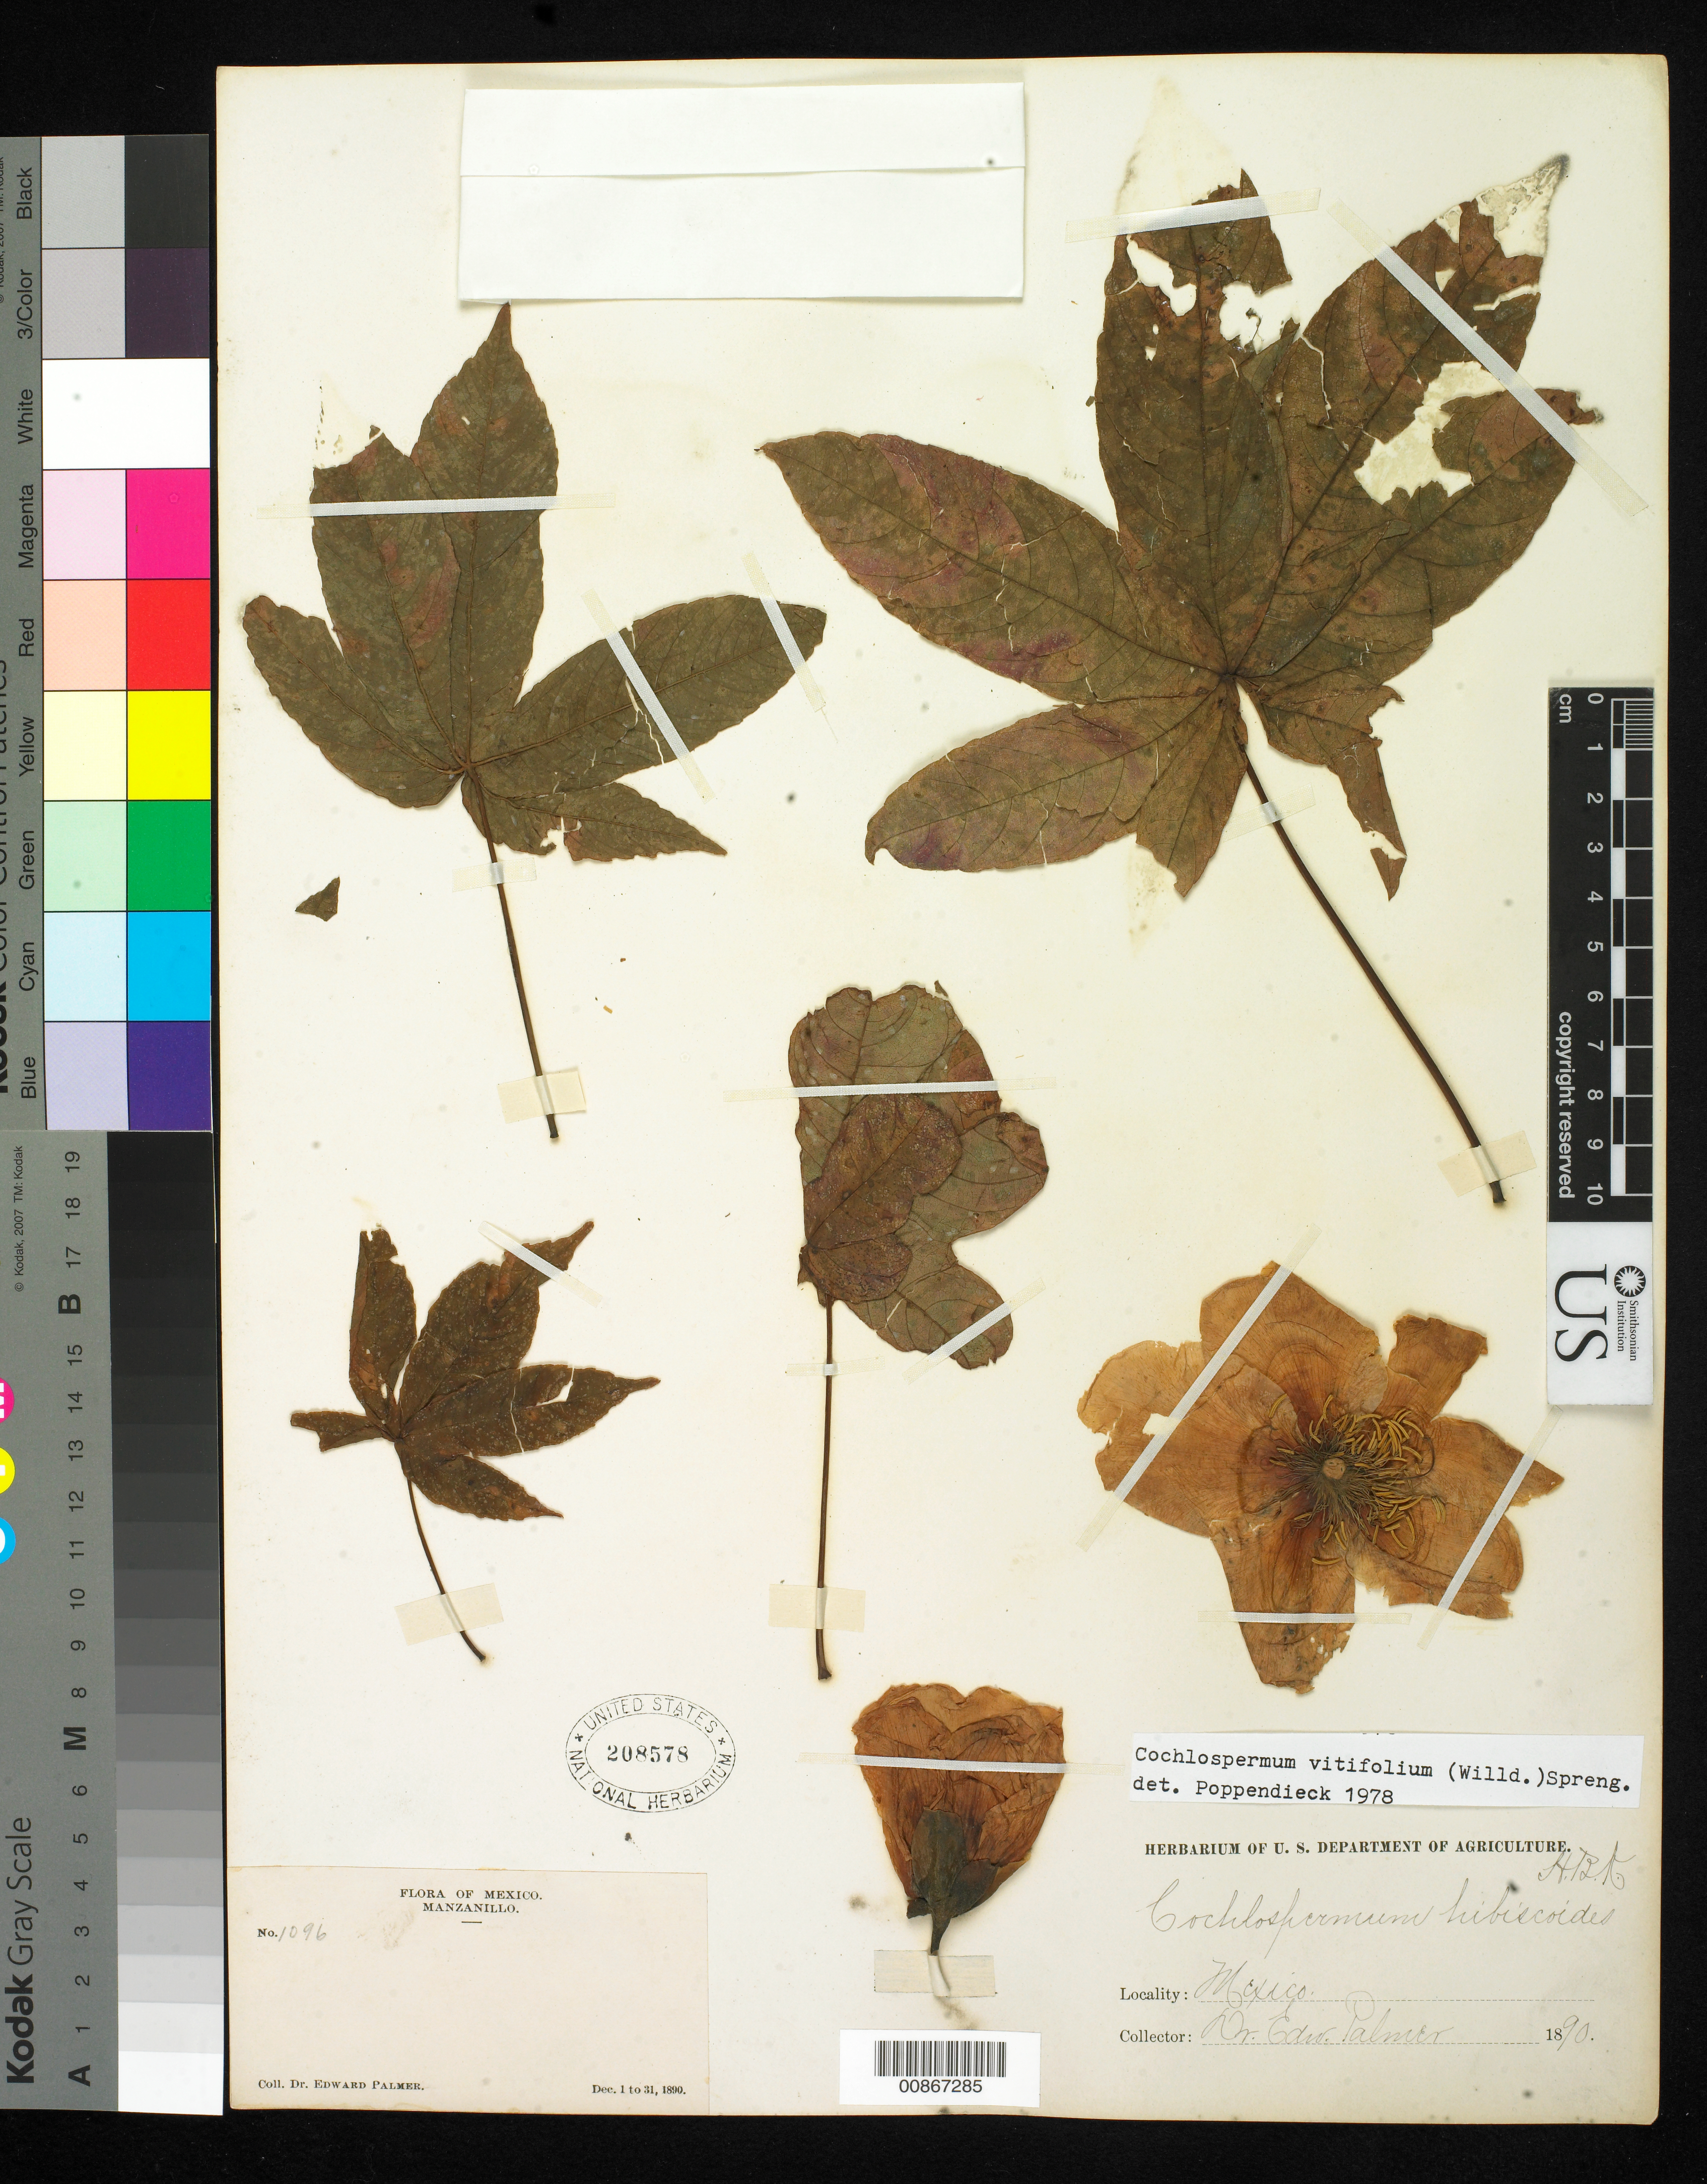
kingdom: Plantae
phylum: Tracheophyta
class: Magnoliopsida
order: Malvales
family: Cochlospermaceae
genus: Cochlospermum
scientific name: Cochlospermum vitifolium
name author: (Willd.) Spreng.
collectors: E. Palmer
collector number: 1096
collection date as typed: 01 Dec 1890 to 31 Dec 1890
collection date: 1890-12-01/1890-12-31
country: Mexico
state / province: Colima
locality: Manzanillo, Colima.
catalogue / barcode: US 208578